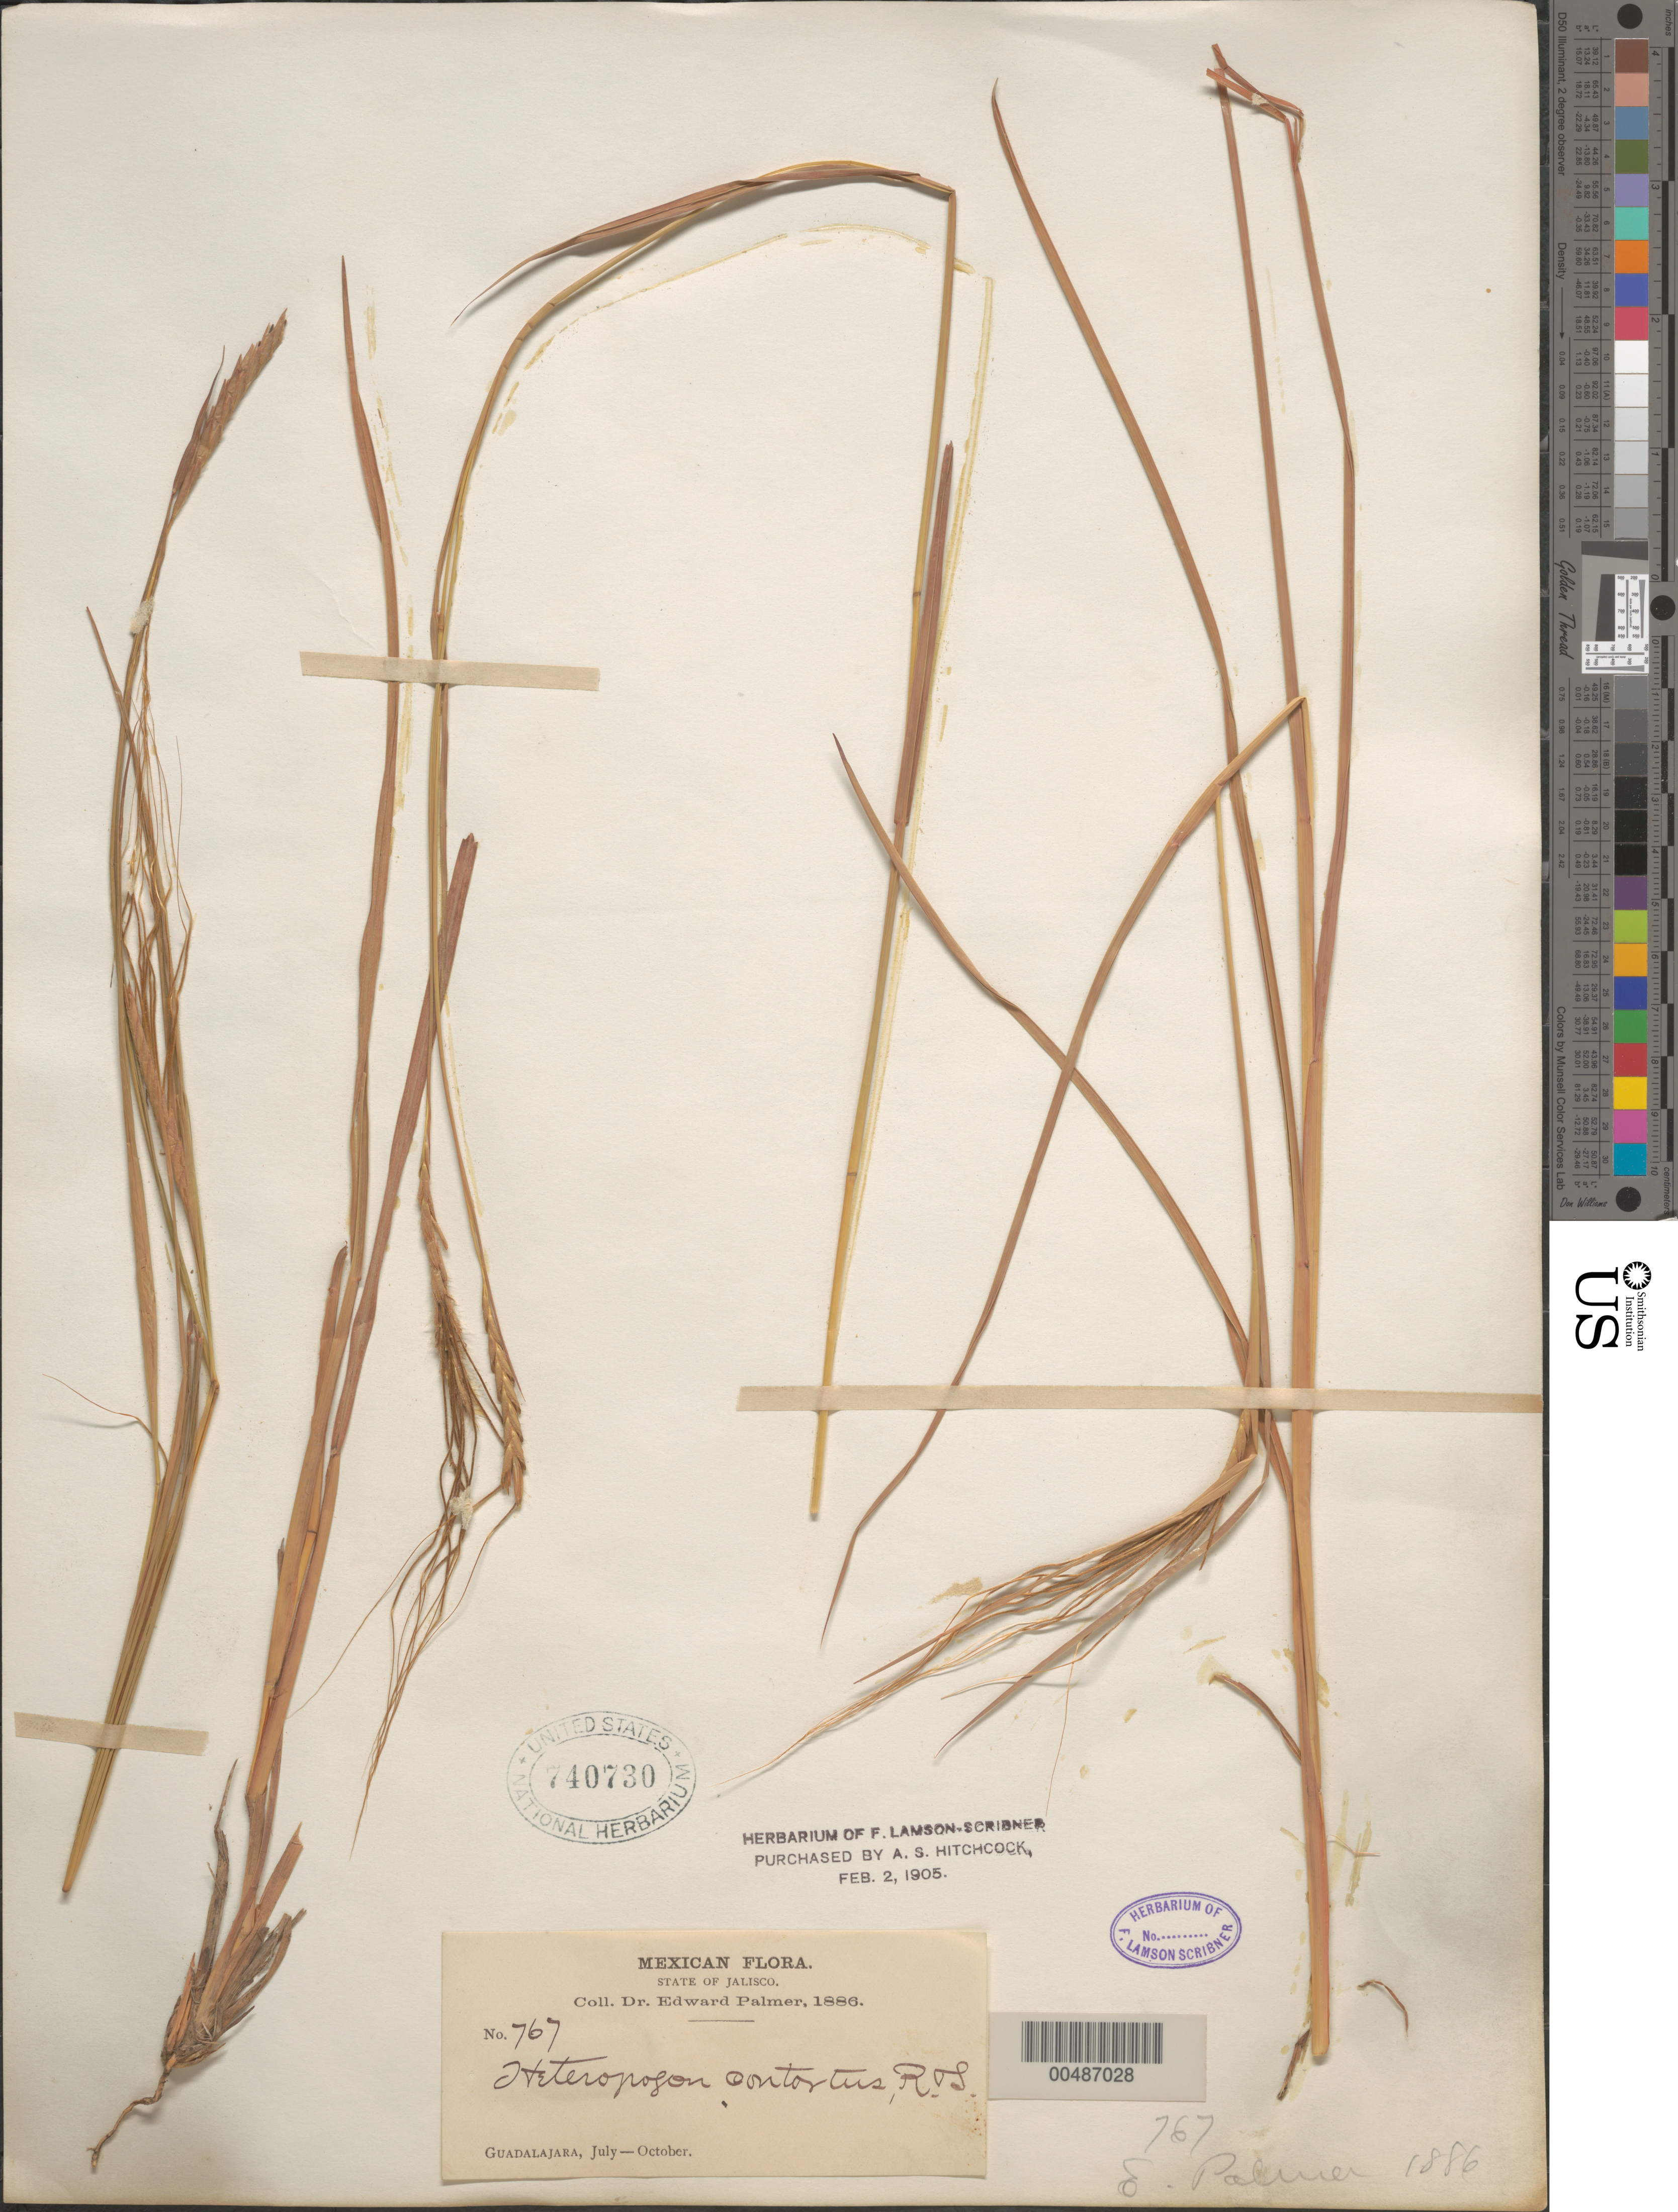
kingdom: Plantae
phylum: Tracheophyta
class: Liliopsida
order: Poales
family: Poaceae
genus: Heteropogon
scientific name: Heteropogon contortus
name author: (L.) P. Beauv. ex Roem. & Schult.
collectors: E. Palmer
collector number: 767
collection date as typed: Jul 1886 to Oct 1886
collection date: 1886-07/1886-10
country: Mexico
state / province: Jalisco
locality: Guadalajara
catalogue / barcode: US 740730